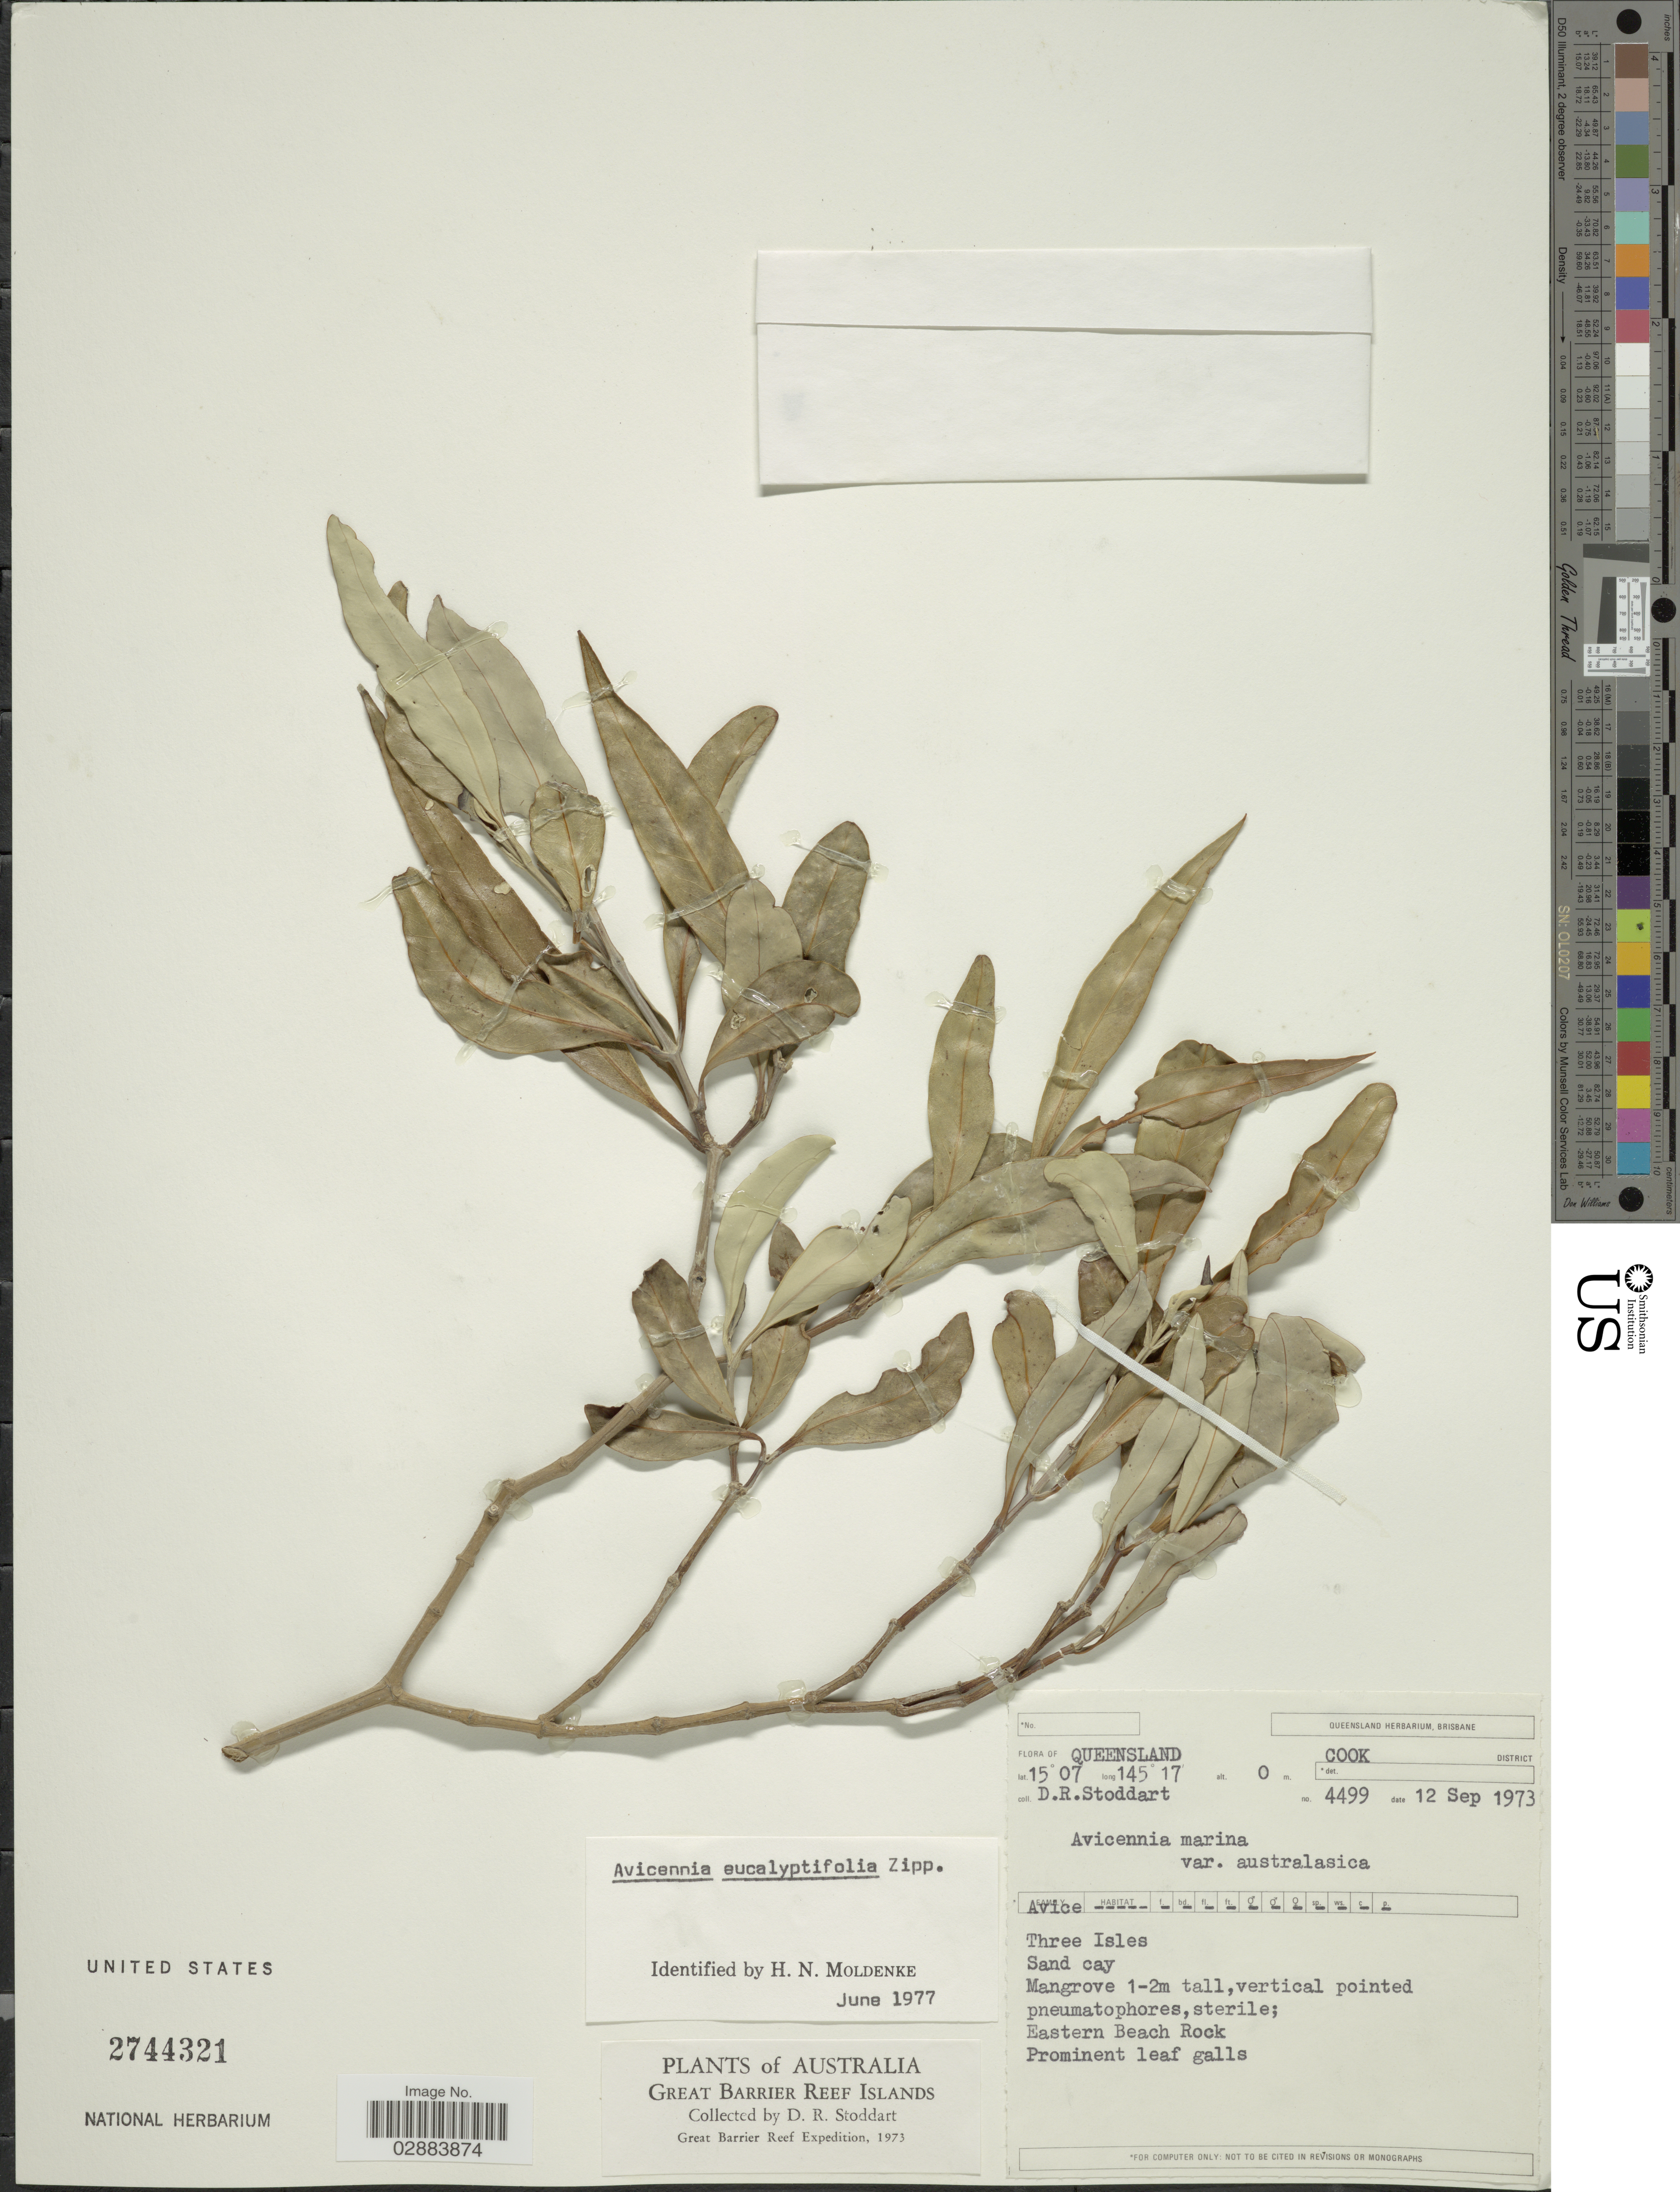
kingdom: Plantae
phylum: Tracheophyta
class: Magnoliopsida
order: Lamiales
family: Acanthaceae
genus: Avicennia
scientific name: Avicennia eucalyptifolia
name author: (Valeton) Zipp. ex Moldenke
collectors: D. R. Stoddart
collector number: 4499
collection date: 1973-09-12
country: Australia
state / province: Queensland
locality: Cook District. Three Isles.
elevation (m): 0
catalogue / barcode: US 2744321